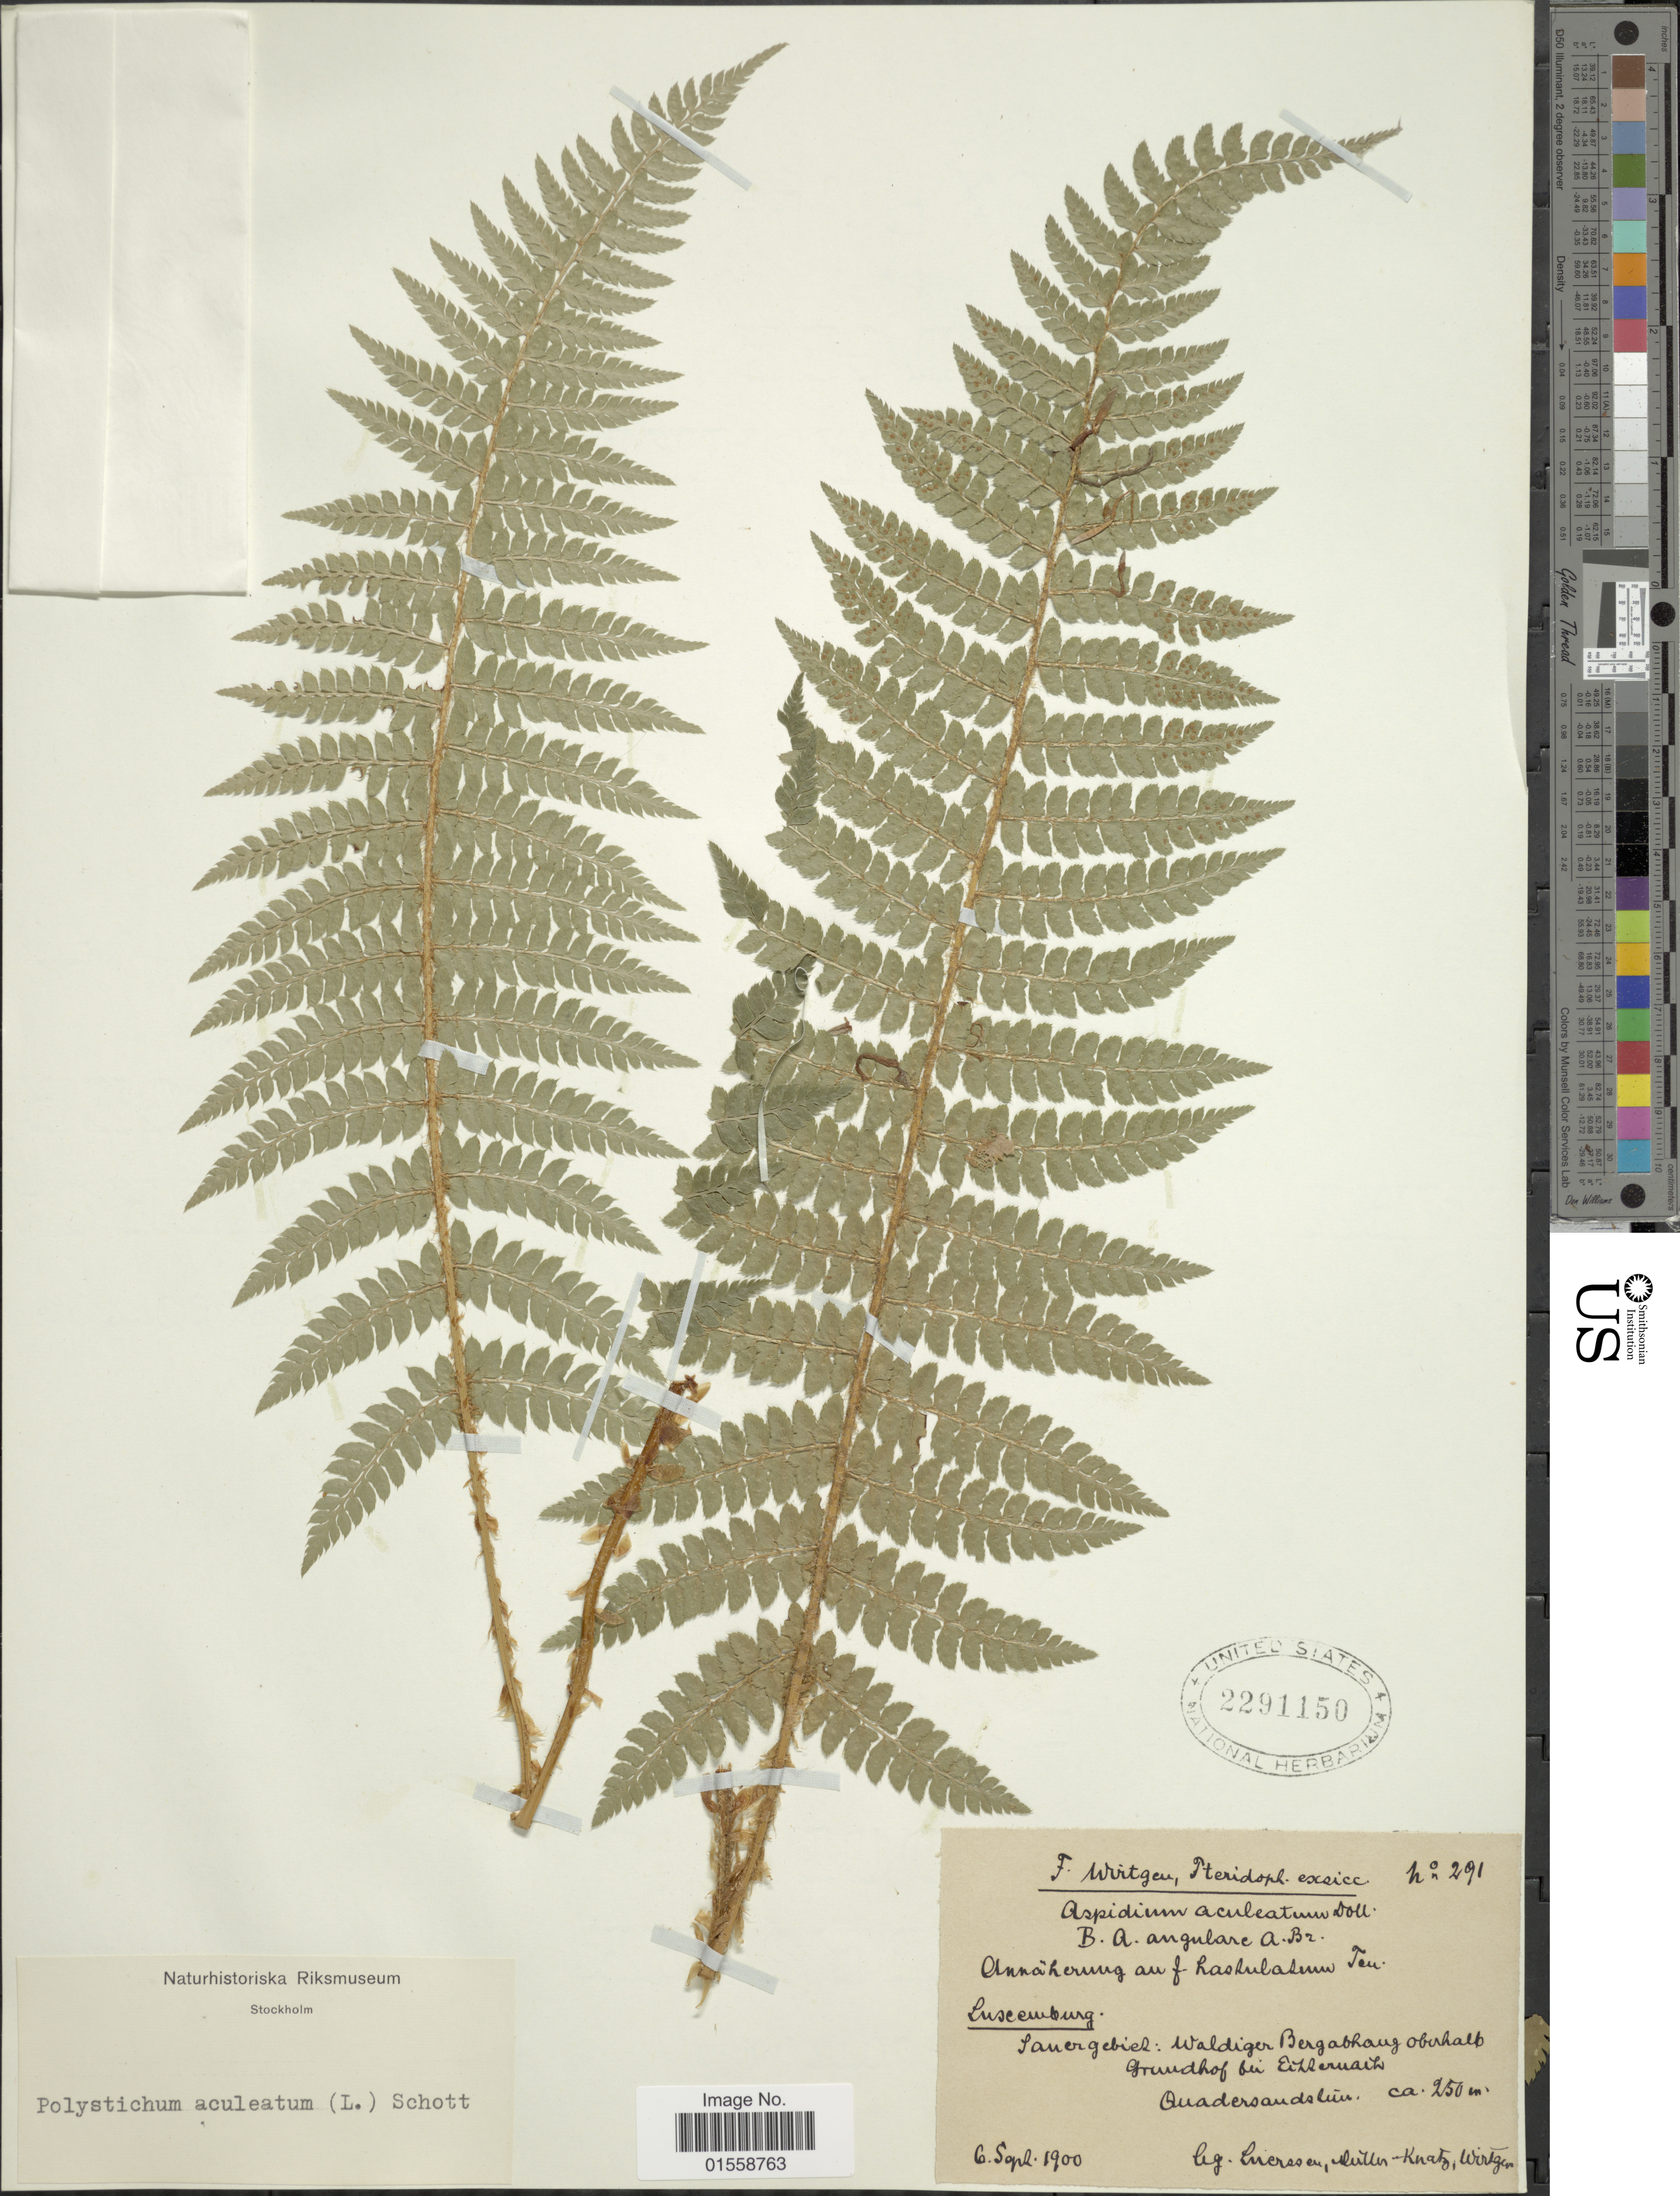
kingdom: Plantae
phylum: Tracheophyta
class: Polypodiopsida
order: Polypodiales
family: Dryopteridaceae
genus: Polystichum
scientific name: Polystichum setiferum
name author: (Forssk.) Moore ex Woynar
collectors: Luerssen, Müller-Knatz & Wirtgen, --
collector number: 291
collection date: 1900-09-06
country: Luxembourg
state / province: Luxembourg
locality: Luxemburg, Sanergebiet: Waldiger Bergabhaug oberhalb Grundhof bei Eillernach, Quadersandslun [interpreted]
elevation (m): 250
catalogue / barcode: US 2291150